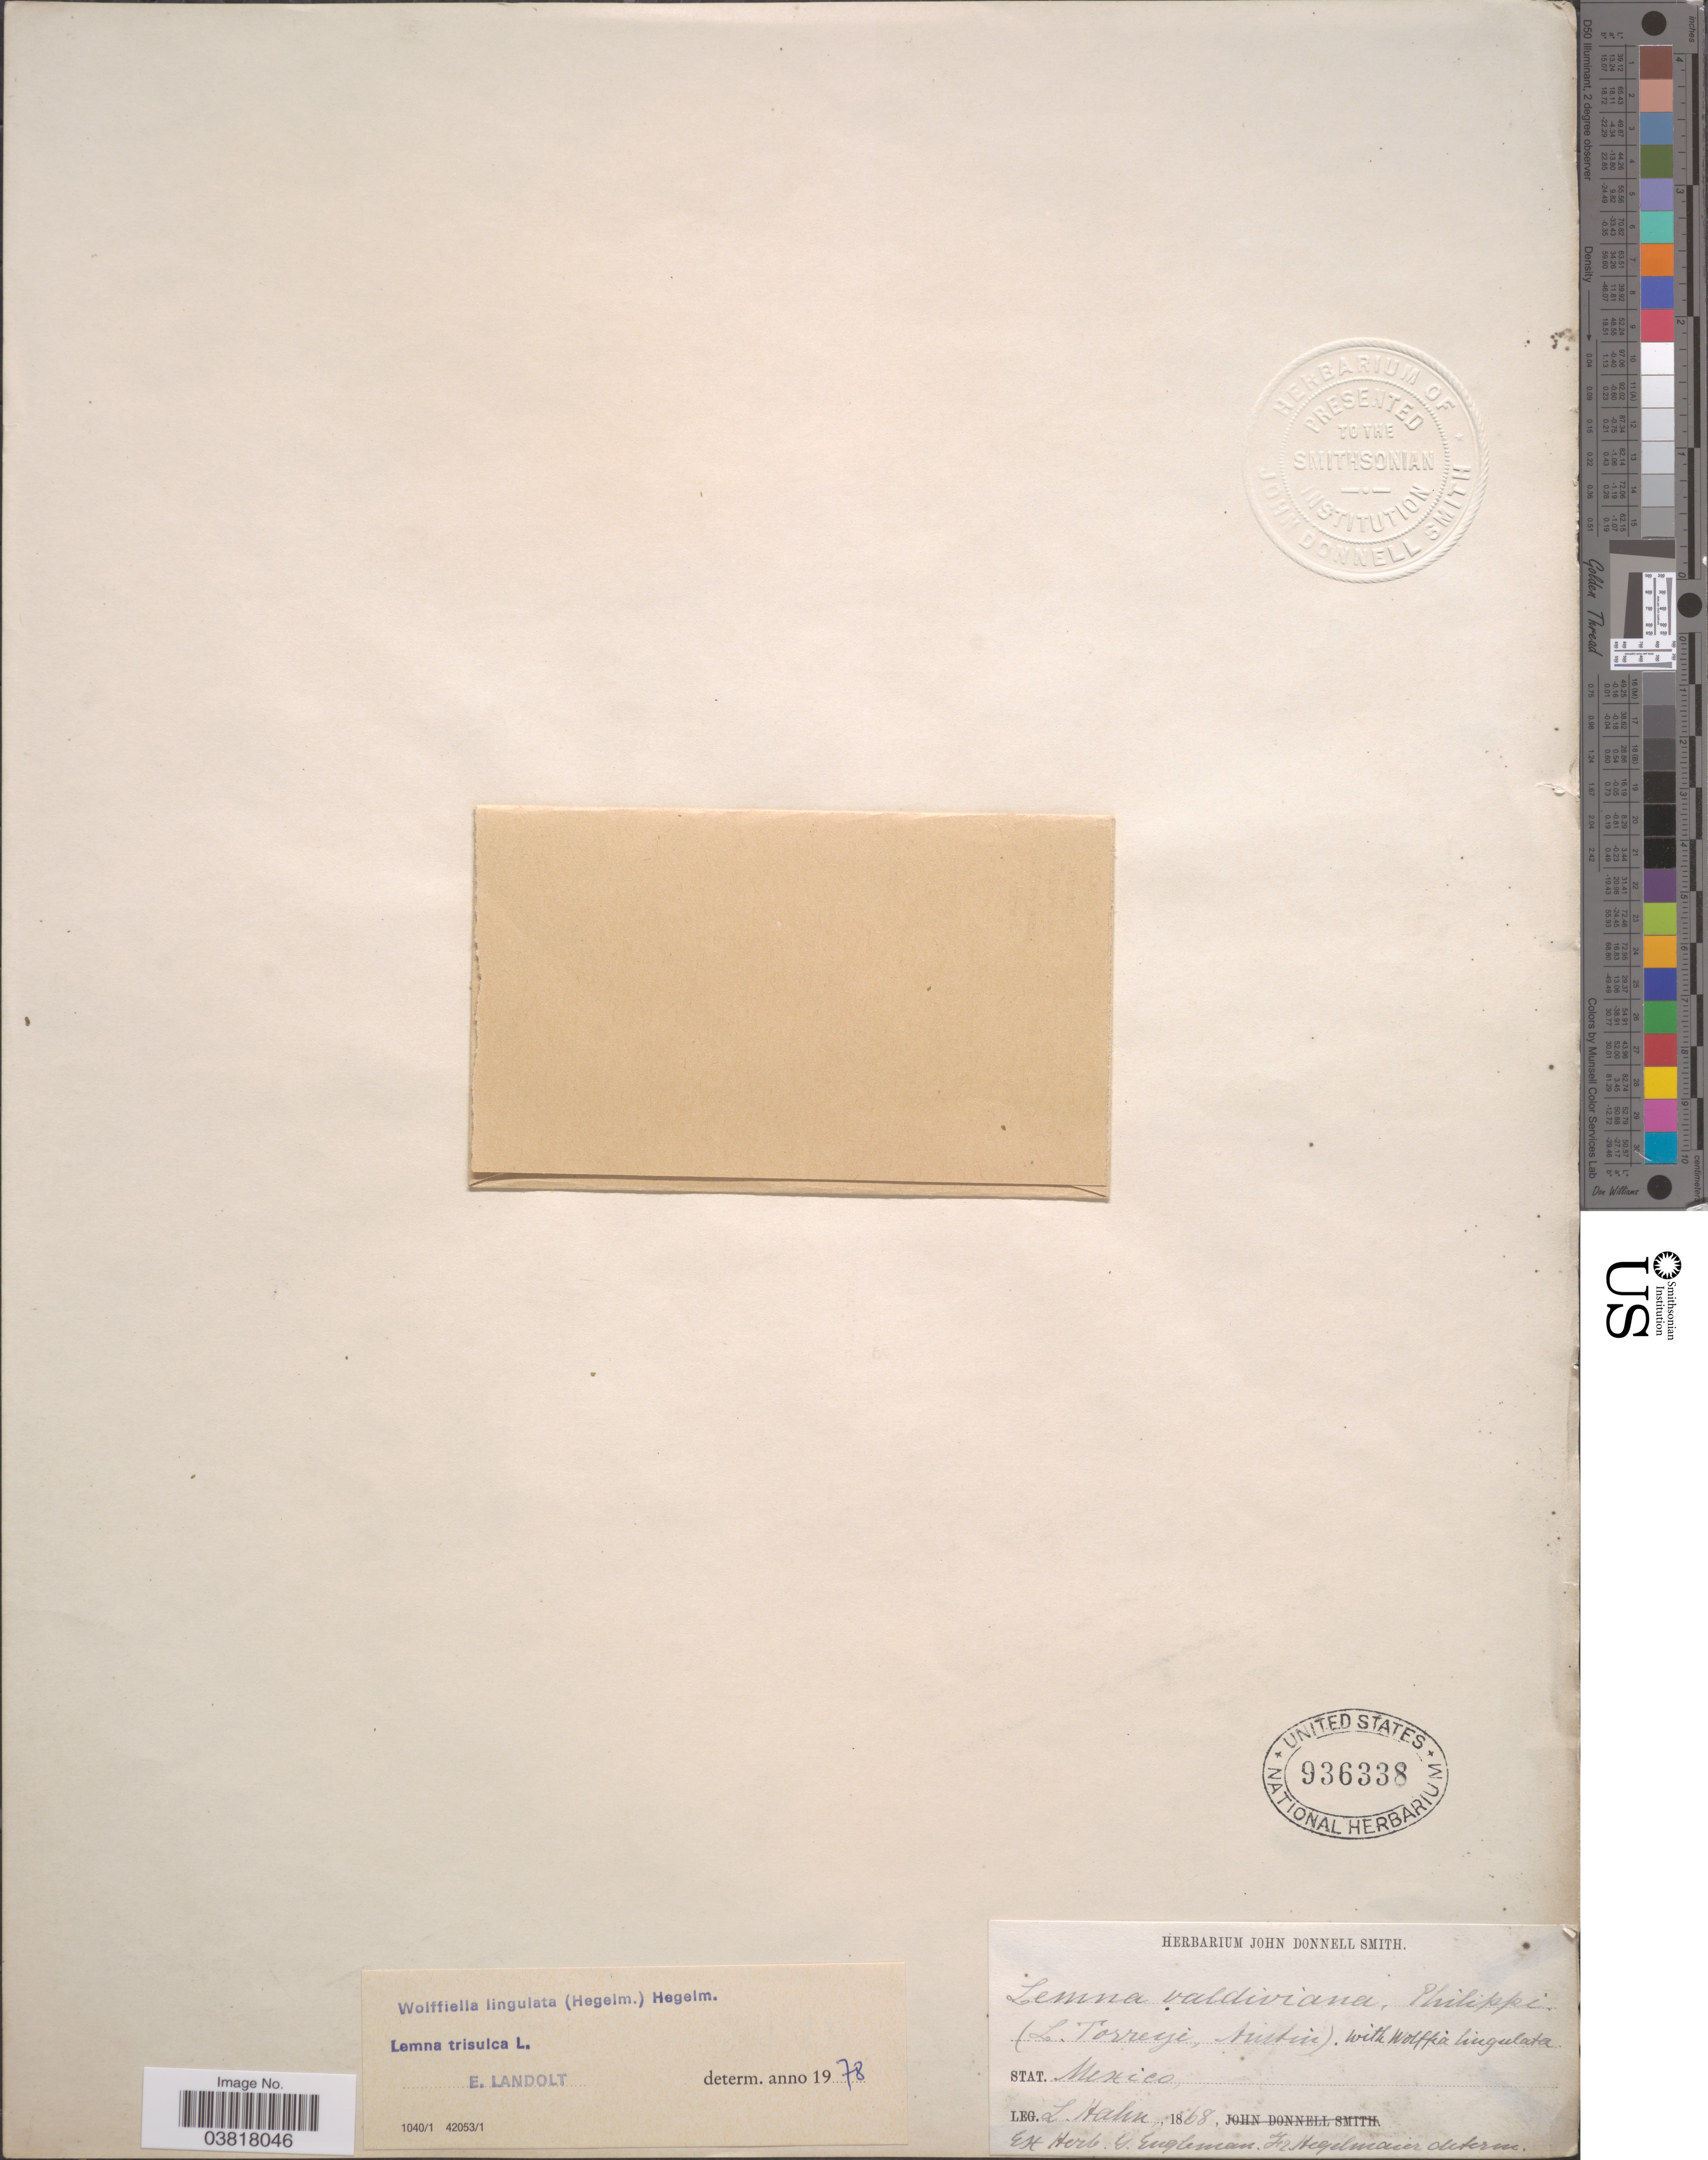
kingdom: Plantae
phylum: Tracheophyta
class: Liliopsida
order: Alismatales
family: Araceae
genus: Wolffiella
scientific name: Wolffiella lingulata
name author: Hegelm.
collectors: L. Hahn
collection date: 1868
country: Mexico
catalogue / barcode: US 936338